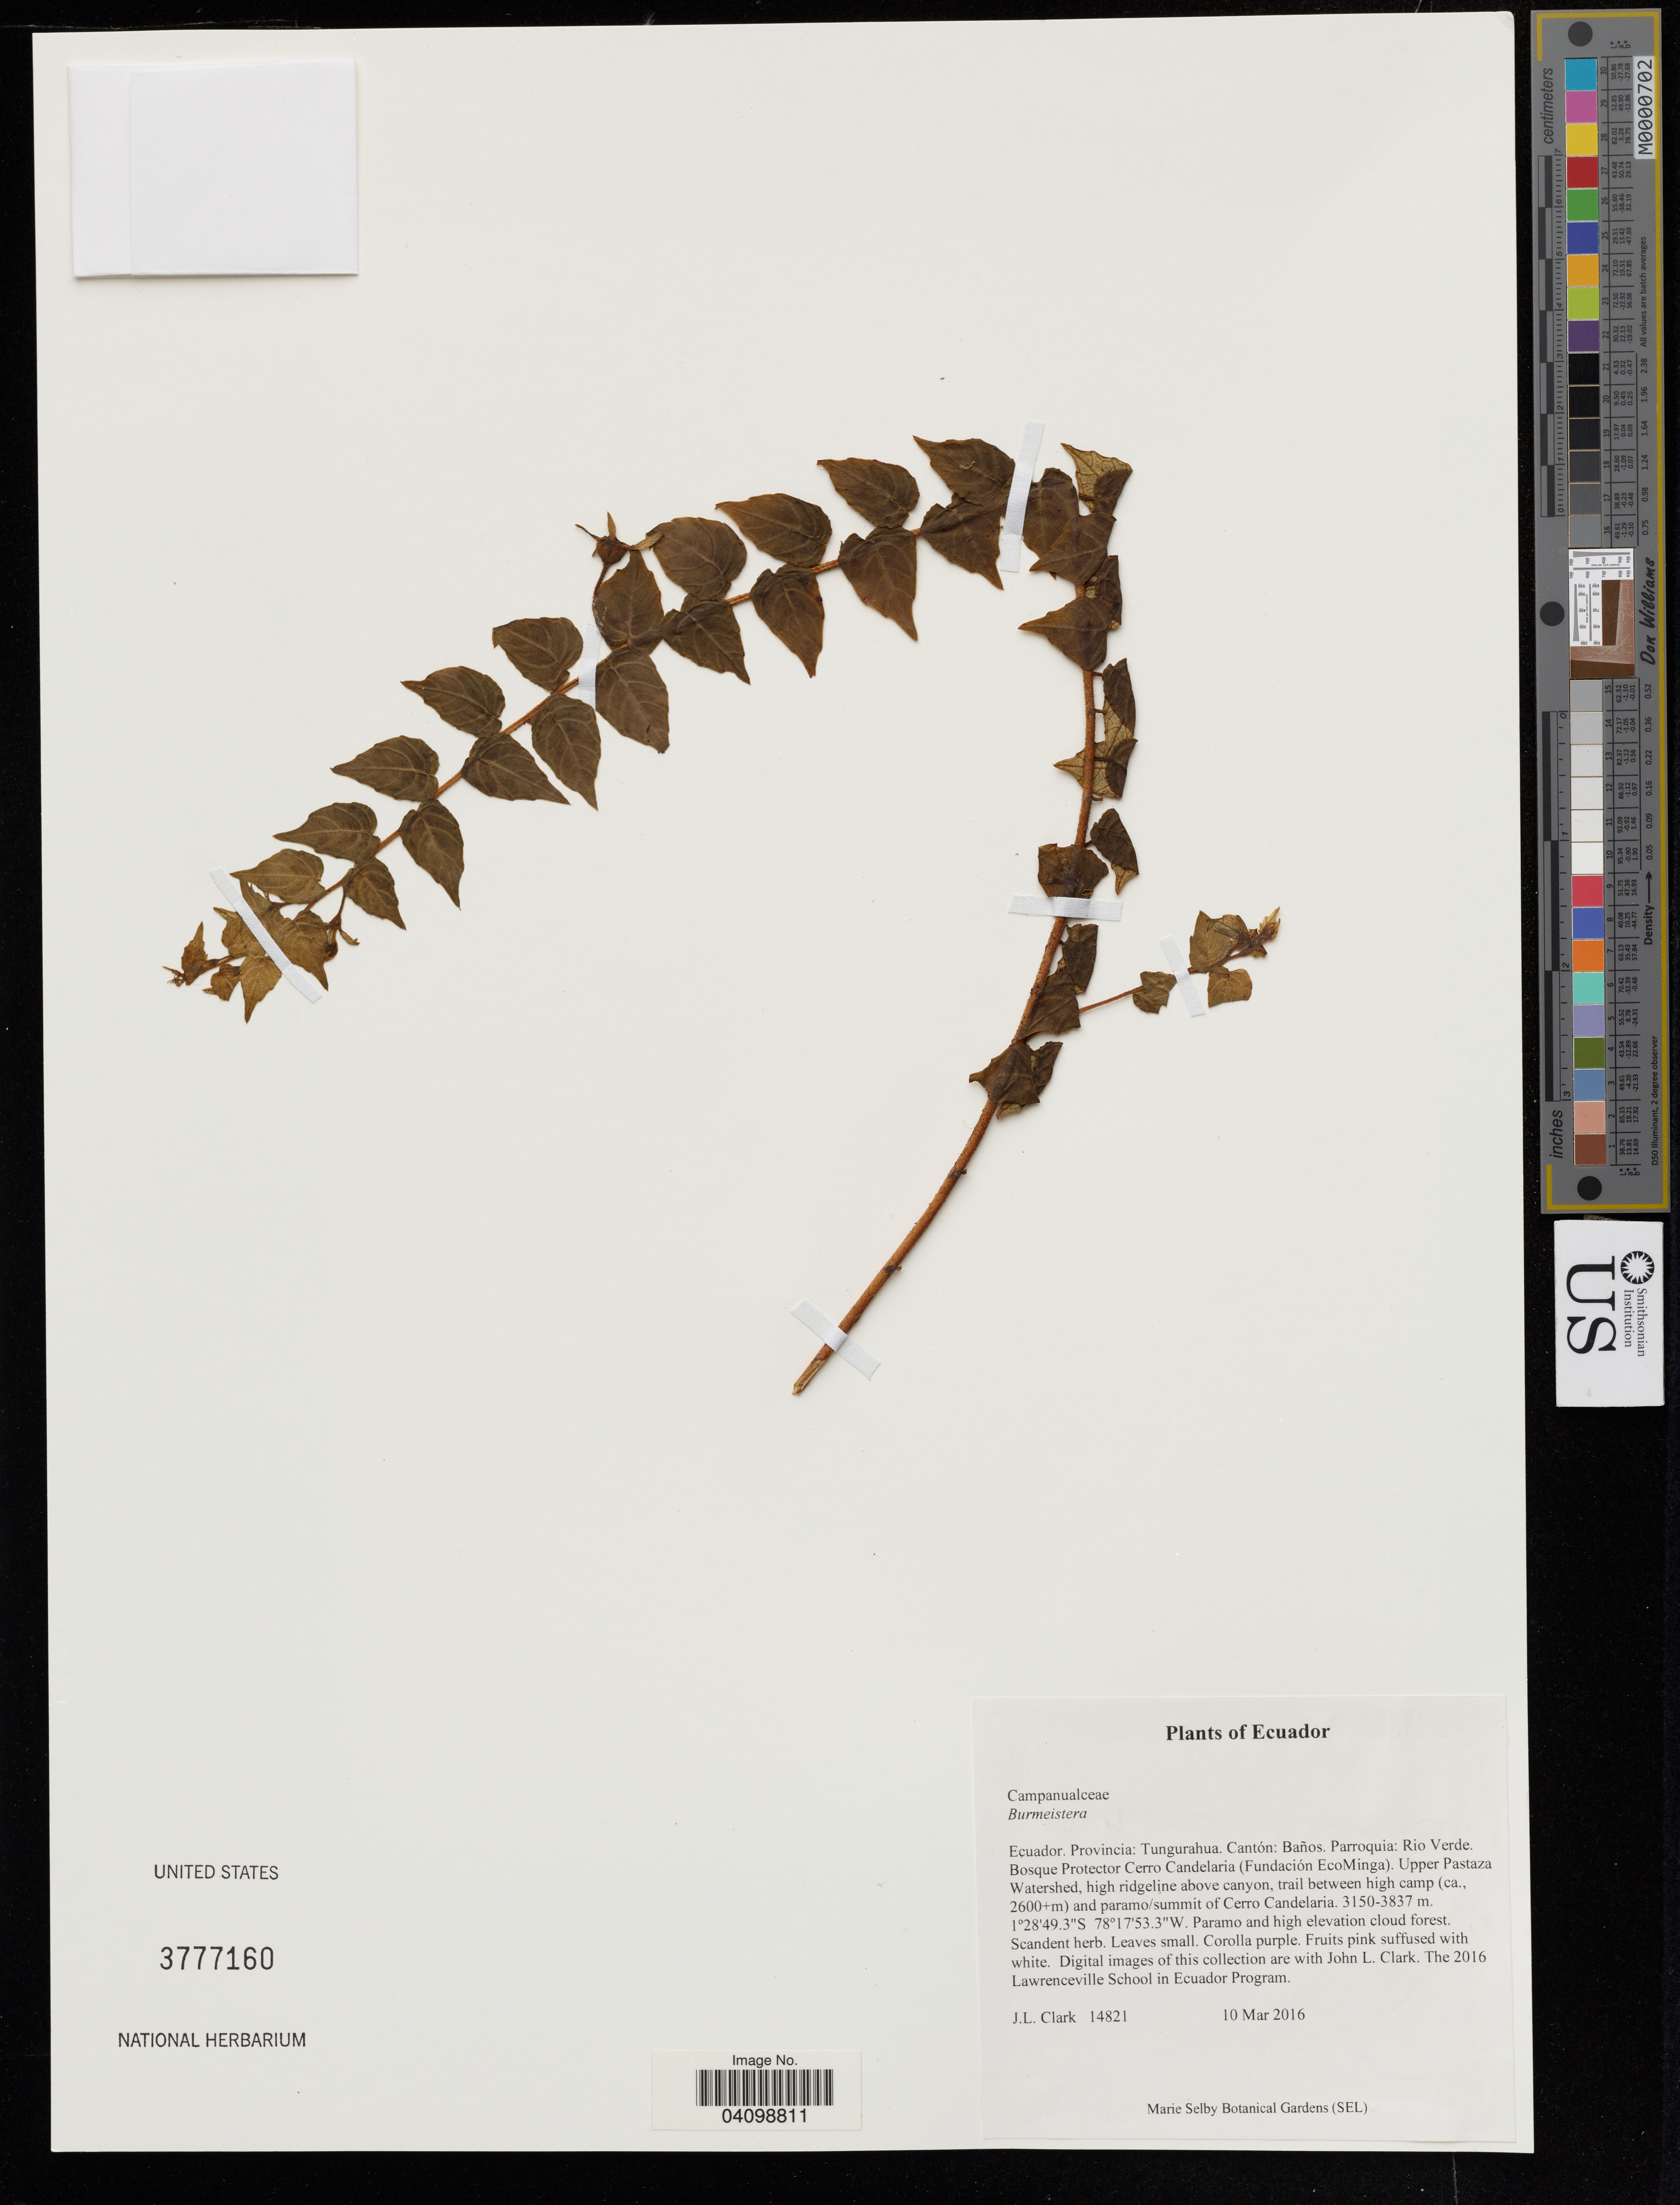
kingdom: Plantae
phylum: Tracheophyta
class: Magnoliopsida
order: Asterales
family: Campanulaceae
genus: Burmeistera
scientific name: Burmeistera sp.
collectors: J. Clark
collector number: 14821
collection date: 2016-03-10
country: Ecuador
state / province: Tungurahua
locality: Cantón: Baños. Parroquia: Rio Verde. Bosque Protector Cerro Candelaria (Fundación EcoMinga). Upper Pastaza Watershed, high ridgeline above canyon, trail between high camp (ca., 2600+m) and paramo/summit of Cerro Candelaria.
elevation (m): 3150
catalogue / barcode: US 3777160